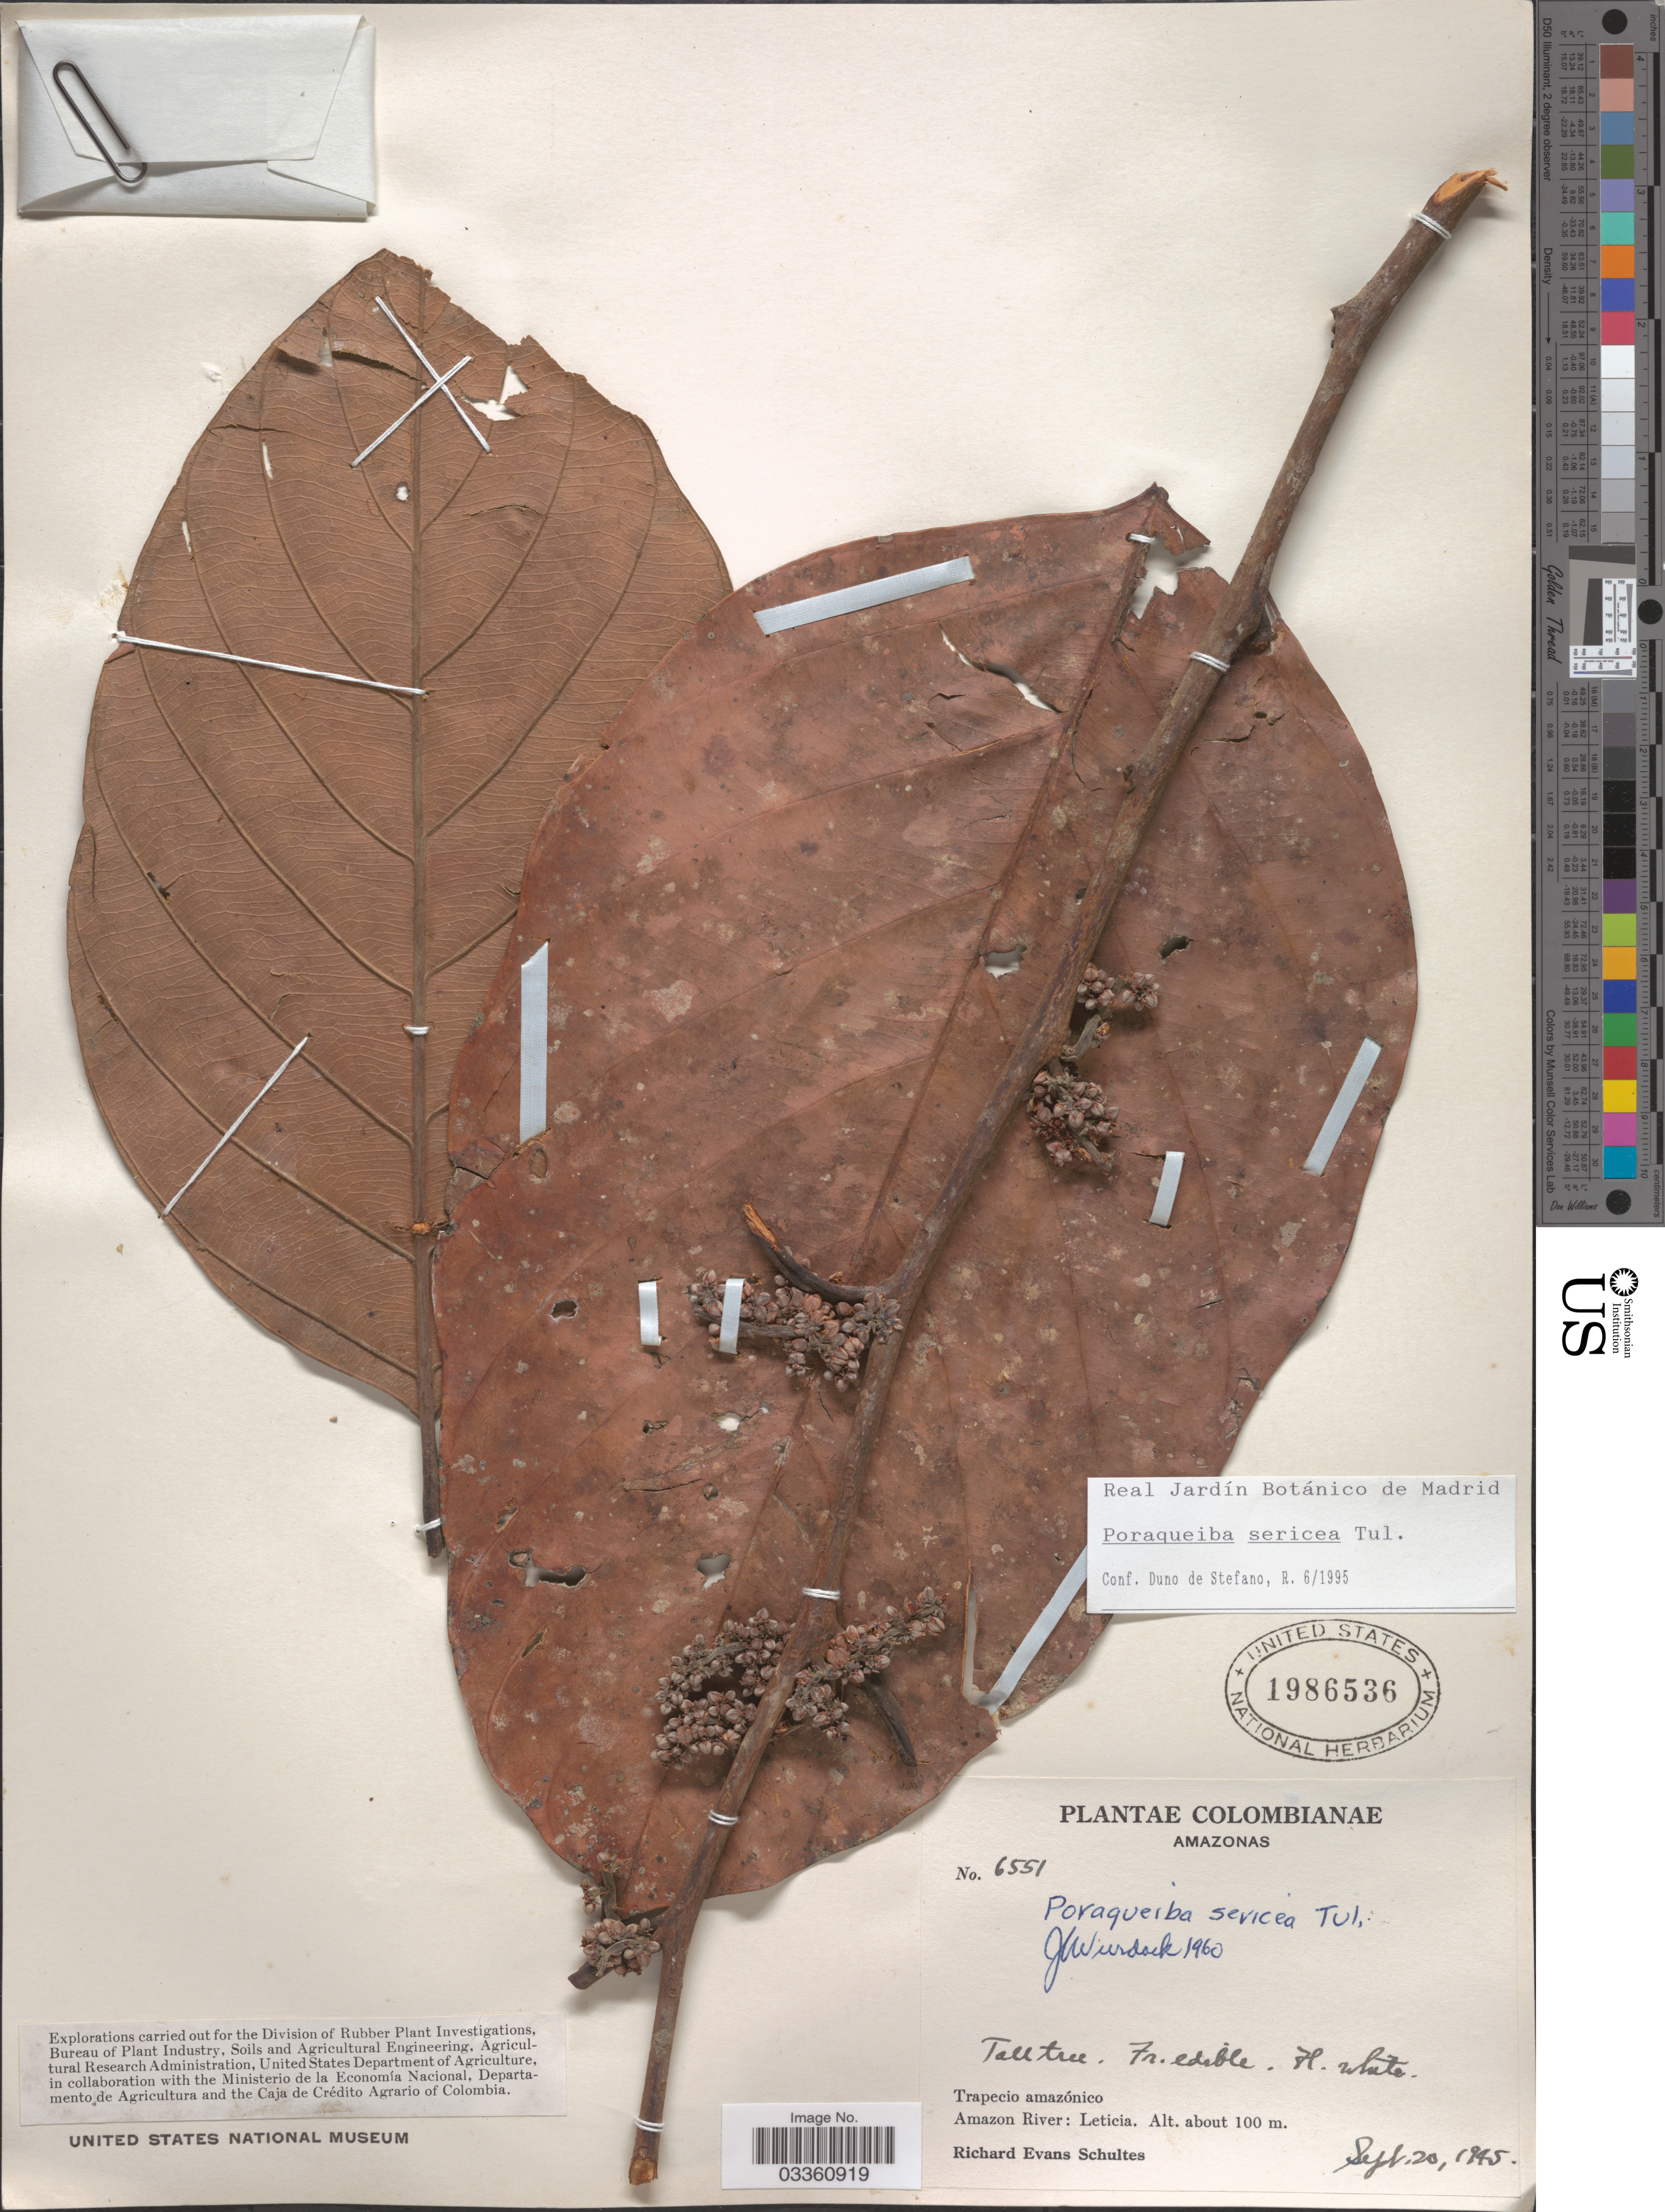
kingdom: Plantae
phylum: Tracheophyta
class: Magnoliopsida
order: Metteniusales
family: Metteniusaceae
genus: Poraqueiba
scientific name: Poraqueiba sericea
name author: Tul.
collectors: R. E. Schultes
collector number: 6551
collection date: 1945-09-20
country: Colombia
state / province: Amazônas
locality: Trapecio amazónico. Amazon River: Leticia.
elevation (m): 100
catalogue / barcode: US 1986536